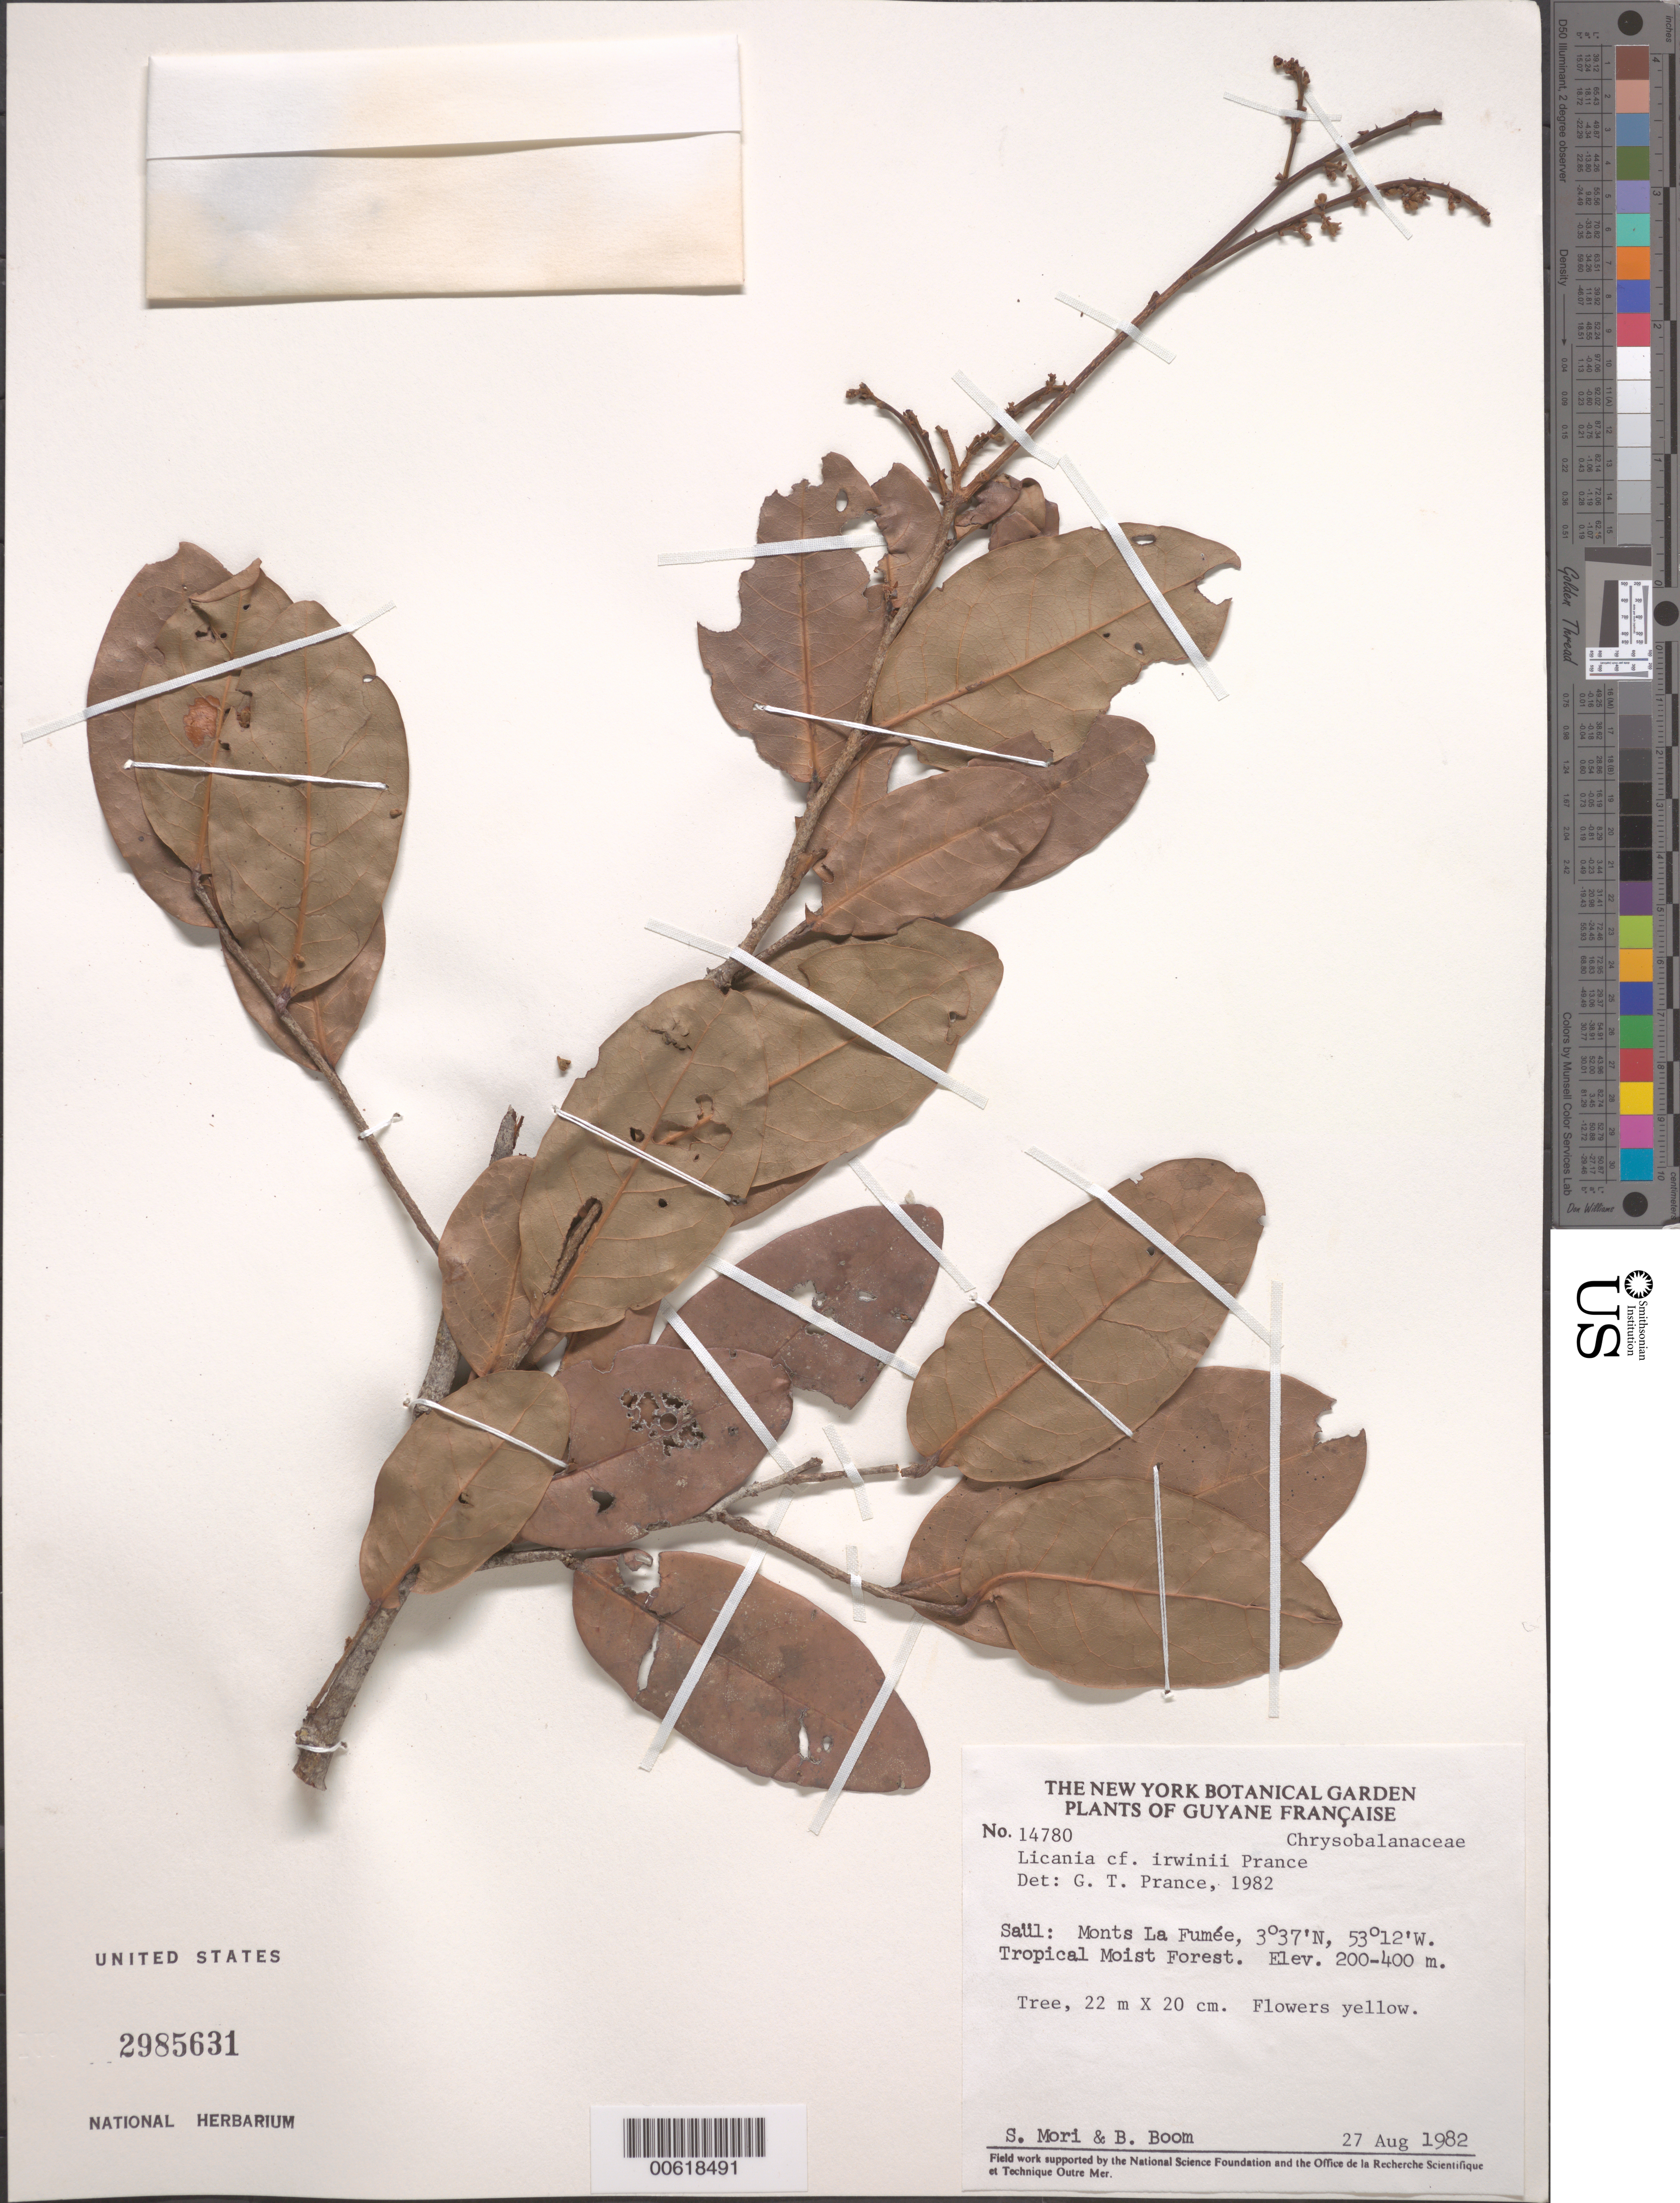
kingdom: Plantae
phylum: Tracheophyta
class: Magnoliopsida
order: Malpighiales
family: Chrysobalanaceae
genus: Licania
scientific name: Licania irwinii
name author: Prance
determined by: Prance, G. T.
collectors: S. Mori & B. M. Boom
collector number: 14780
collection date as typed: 27-Aug-82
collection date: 1982-08-27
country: French Guiana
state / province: Saint-Laurent-du-Maroni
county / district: Saül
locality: Saül, Monts La Fumée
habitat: Tropical moist forest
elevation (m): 200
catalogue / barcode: US 2986531